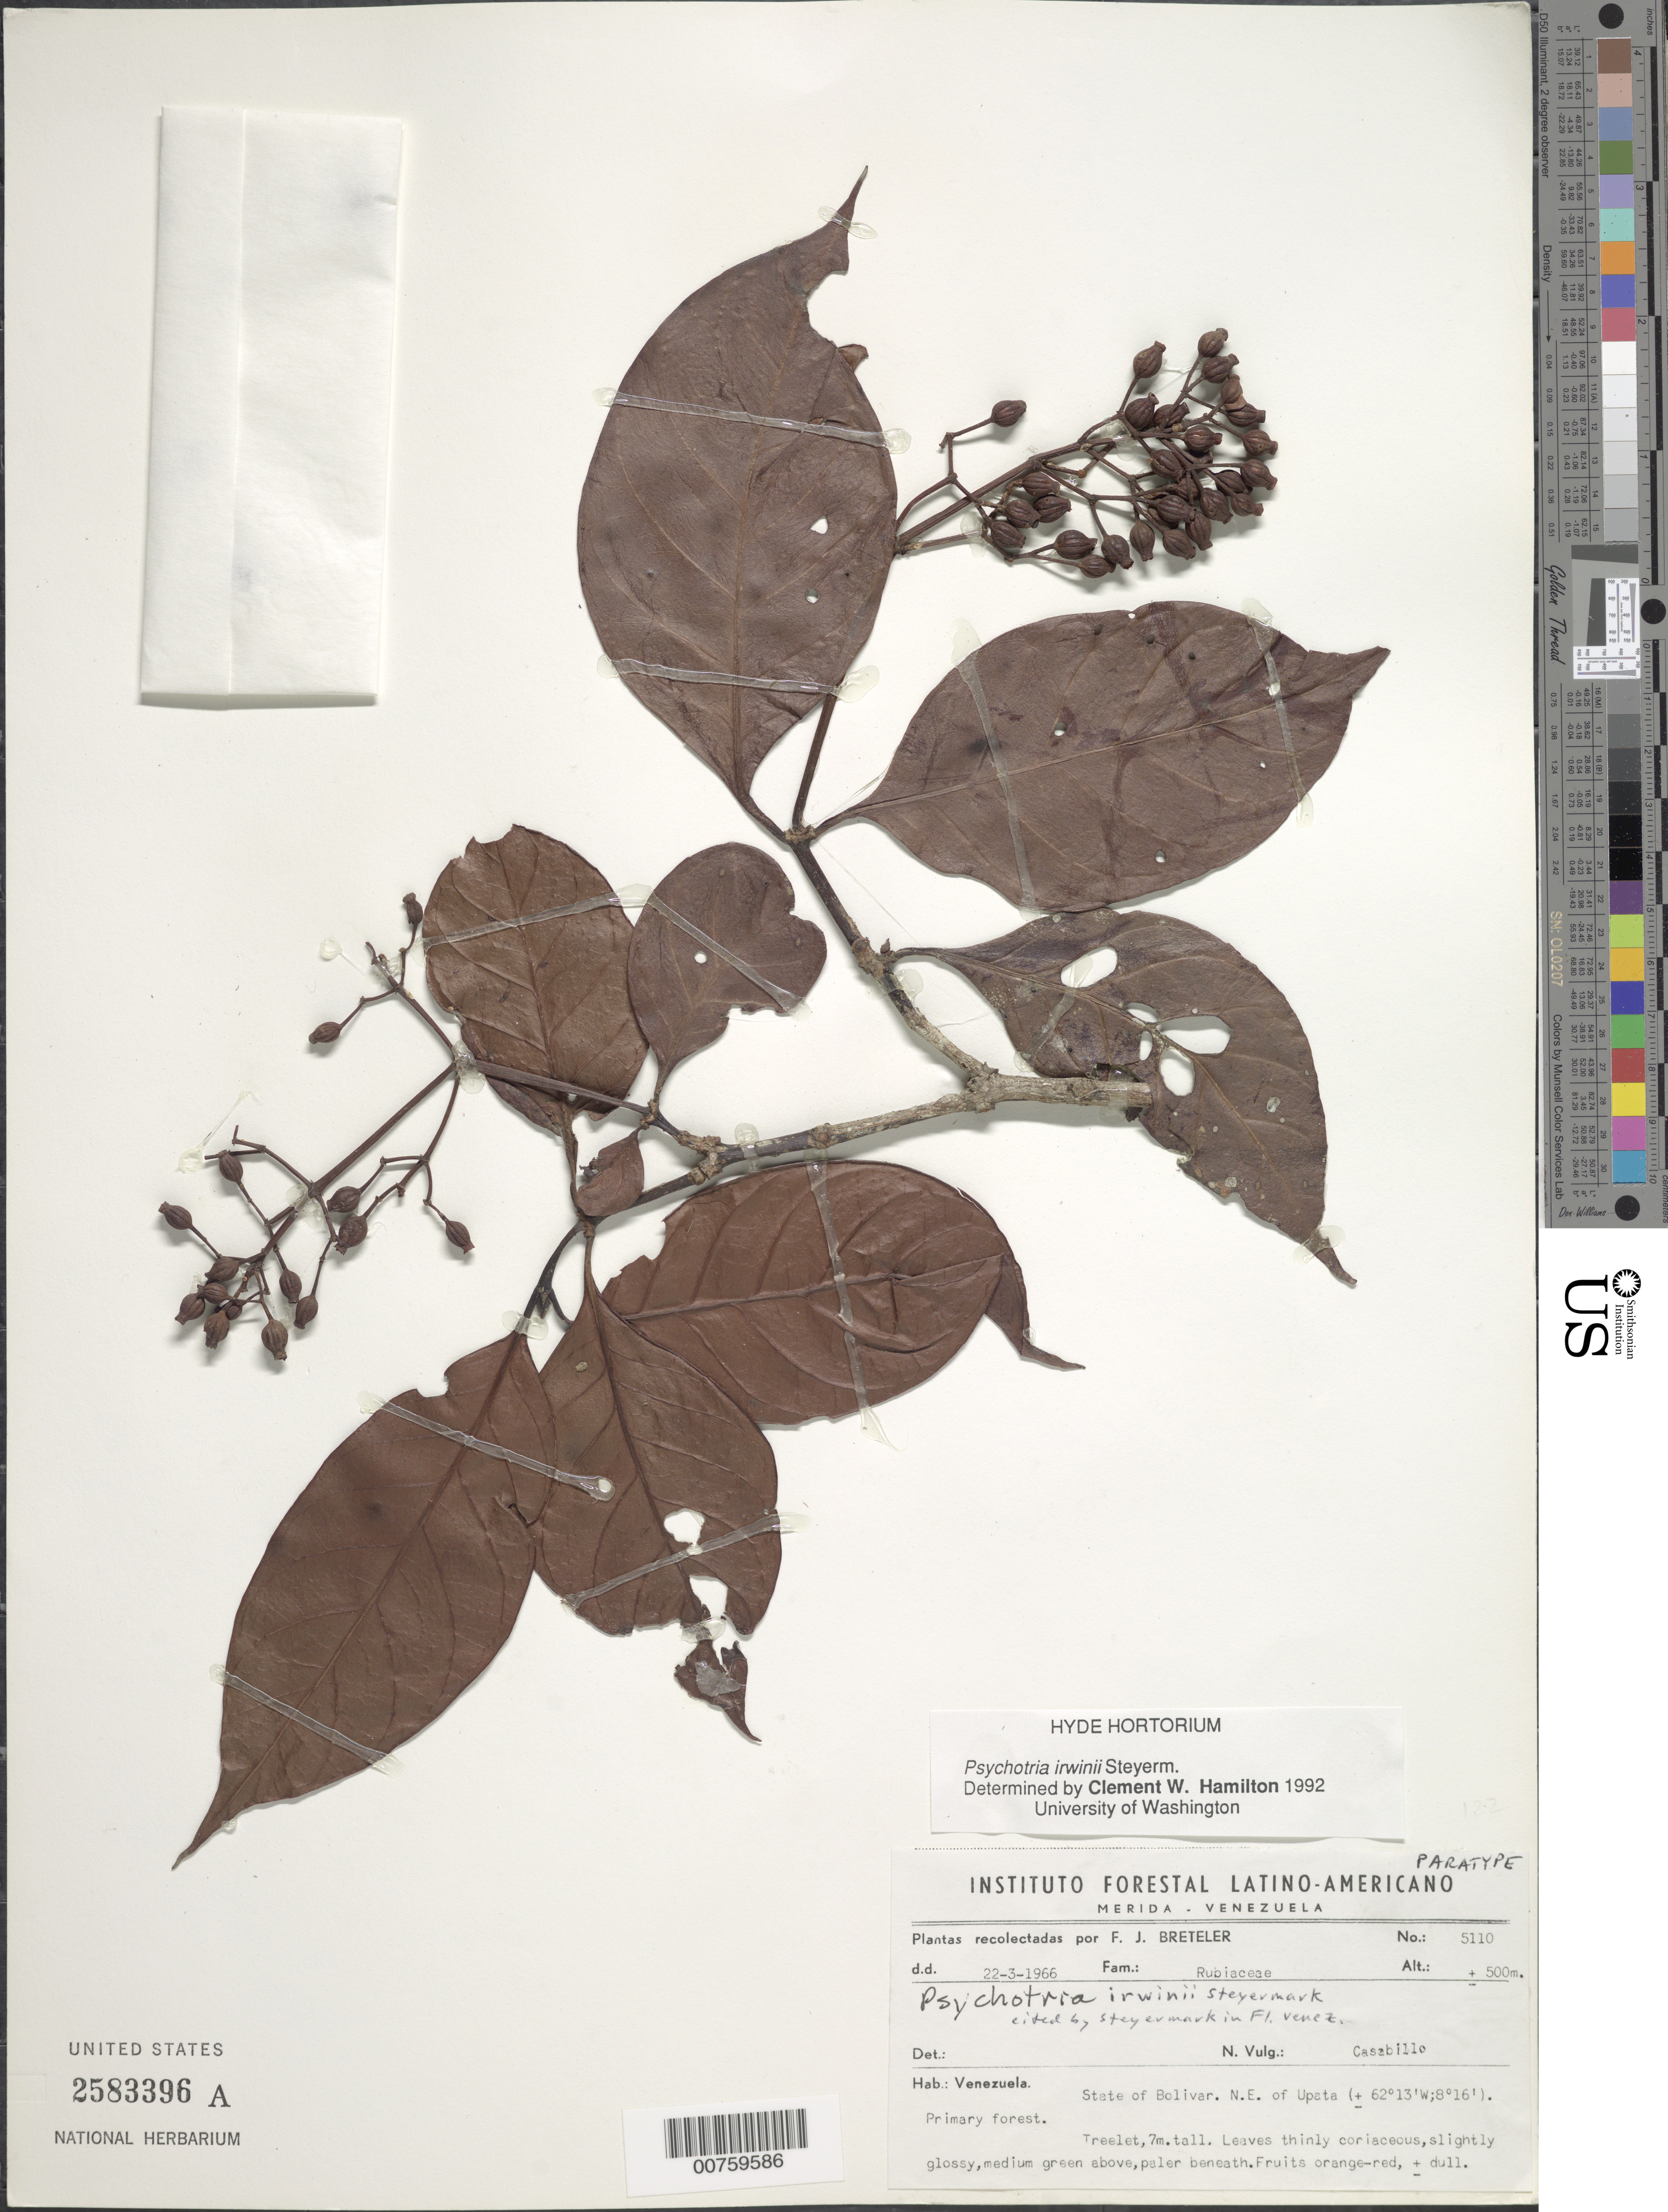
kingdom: Plantae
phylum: Tracheophyta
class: Magnoliopsida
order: Gentianales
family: Rubiaceae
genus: Psychotria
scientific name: Psychotria irwinii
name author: Steyerm.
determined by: Hamilton, C. W.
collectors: F. J. Breteler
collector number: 5110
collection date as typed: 22-Mar-66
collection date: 1966-03-22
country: Venezuela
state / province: Bolívar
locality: Upata, NE of, near El Paraiso camp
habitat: Primary forest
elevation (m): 500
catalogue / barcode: US 2583396A